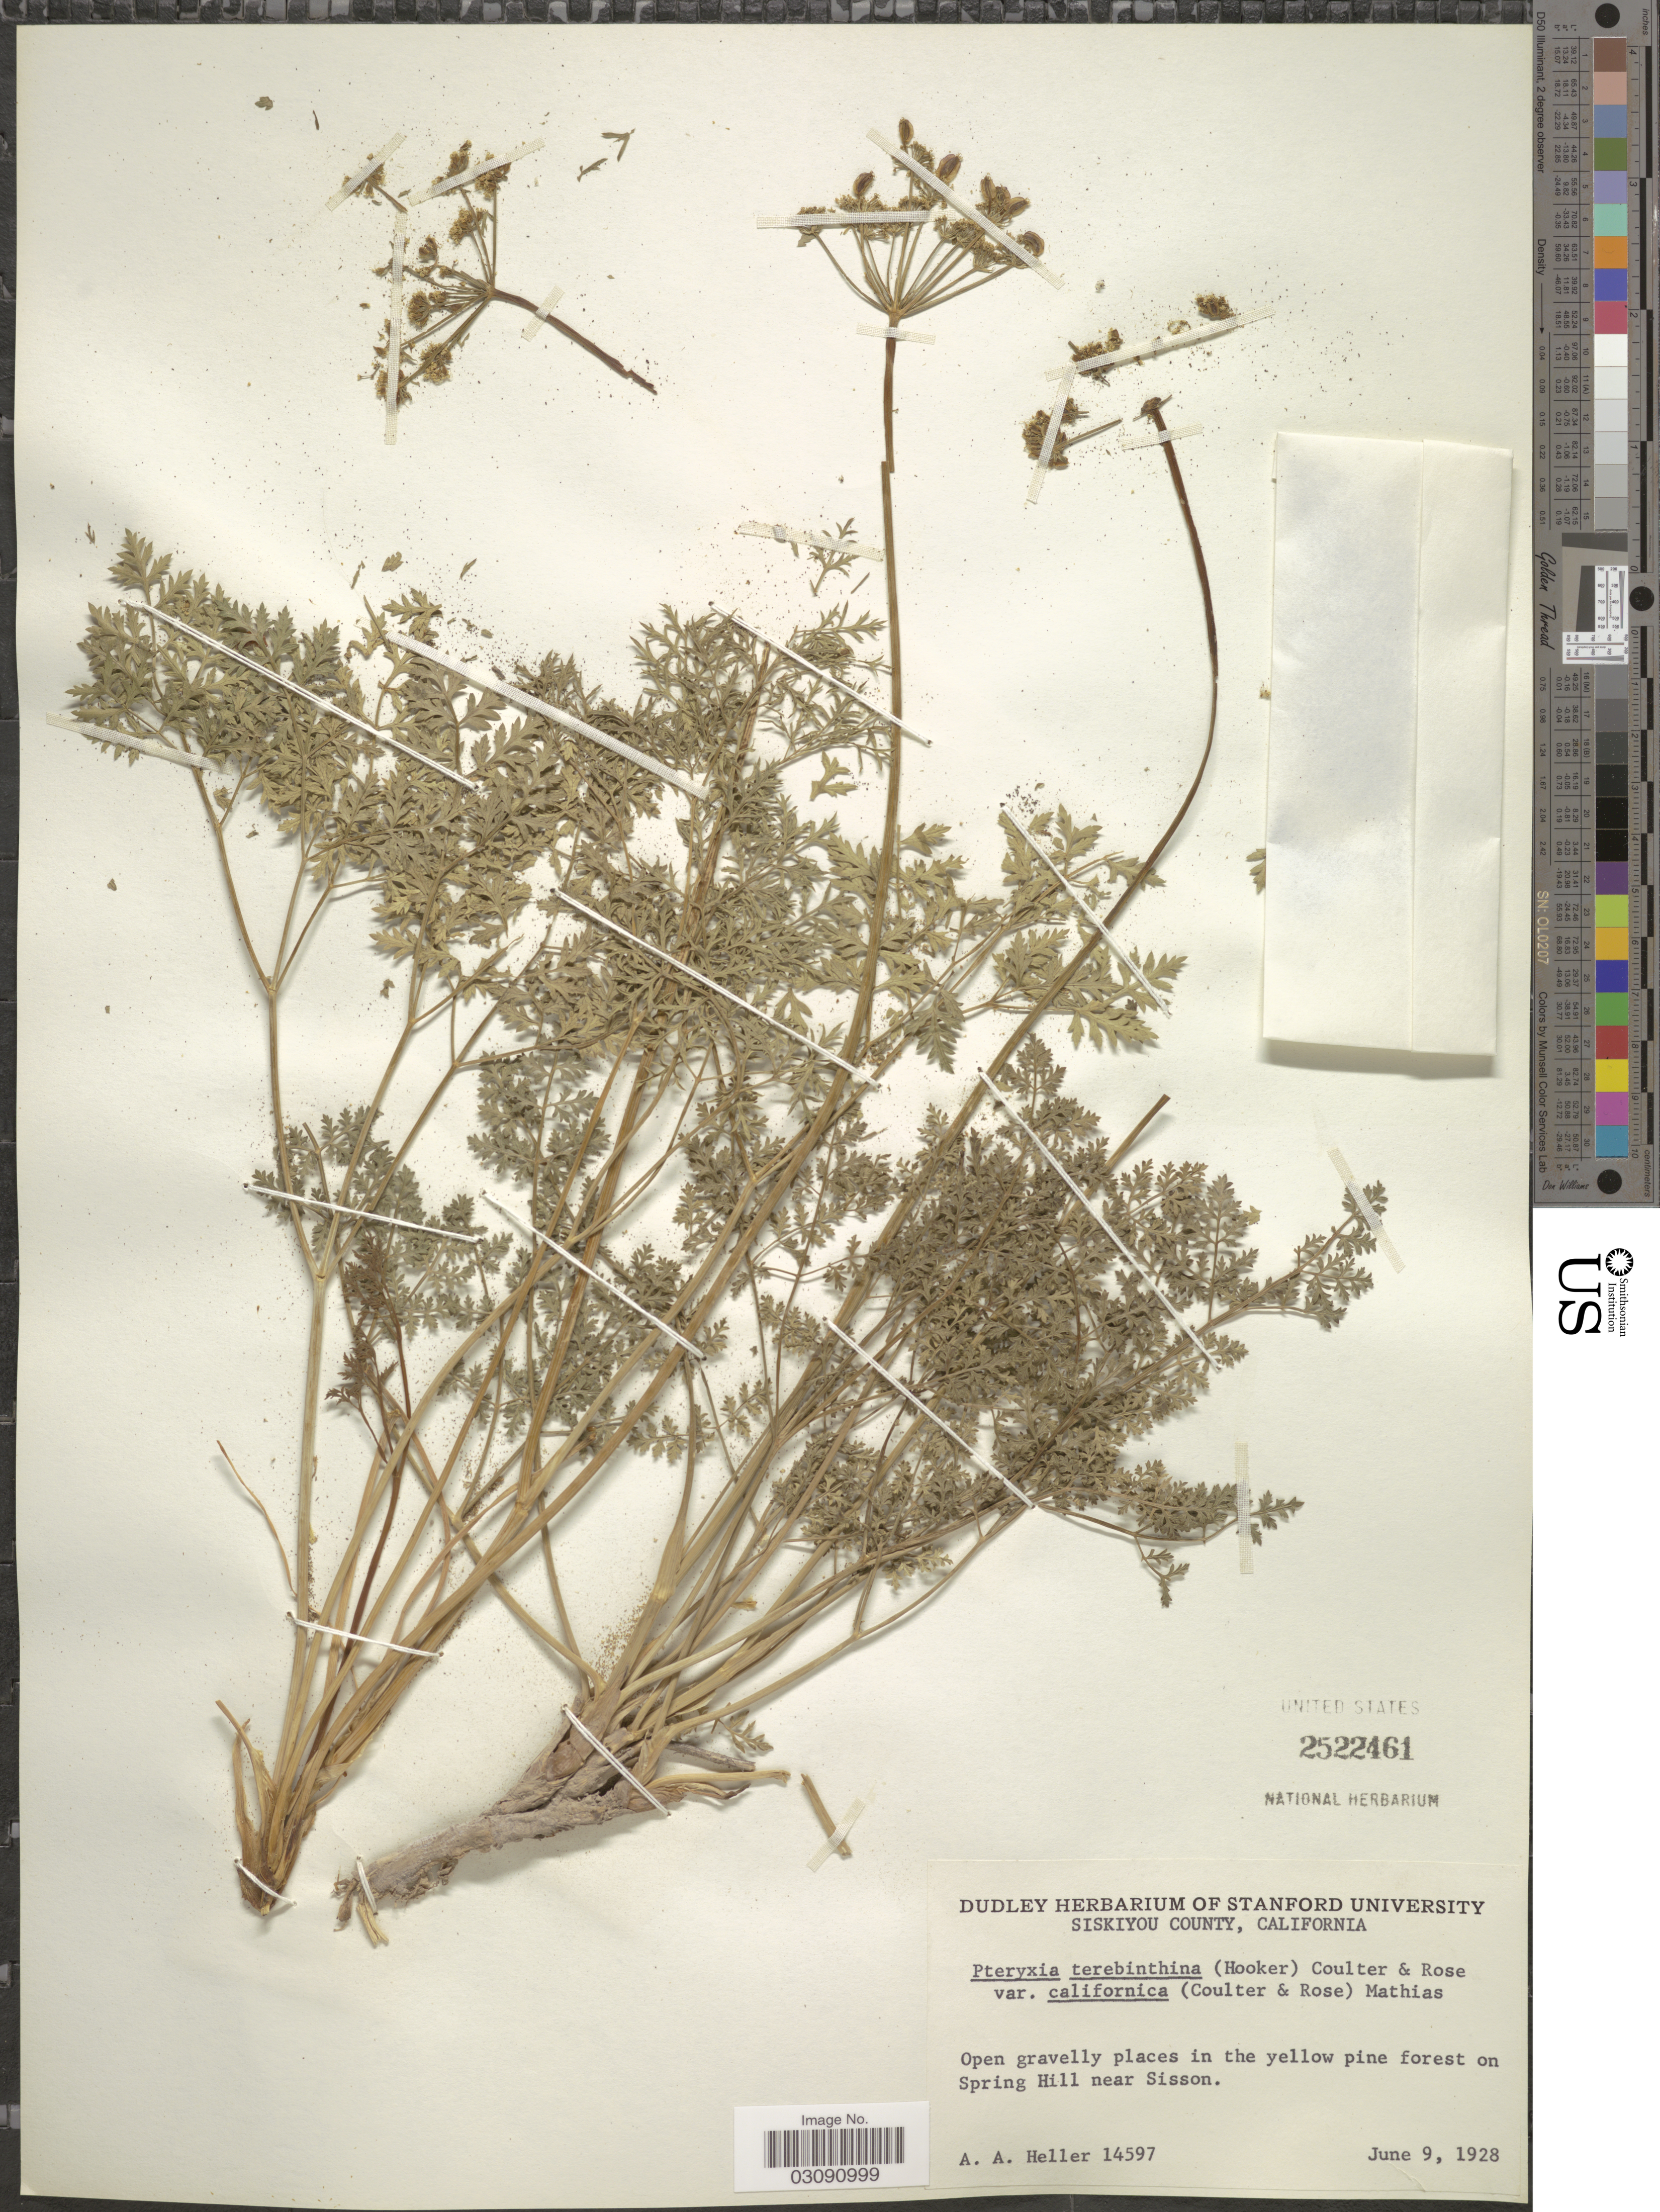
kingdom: Plantae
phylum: Tracheophyta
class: Magnoliopsida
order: Apiales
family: Apiaceae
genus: Pteryxia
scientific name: Pteryxia terebinthina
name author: (Hook.) J.M. Coult. & Rose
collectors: A. A. Heller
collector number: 14597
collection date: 1928-06-09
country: United States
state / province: California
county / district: Siskiyou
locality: Siskiyou County, on Spring Hill near Station.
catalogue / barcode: US 2522461